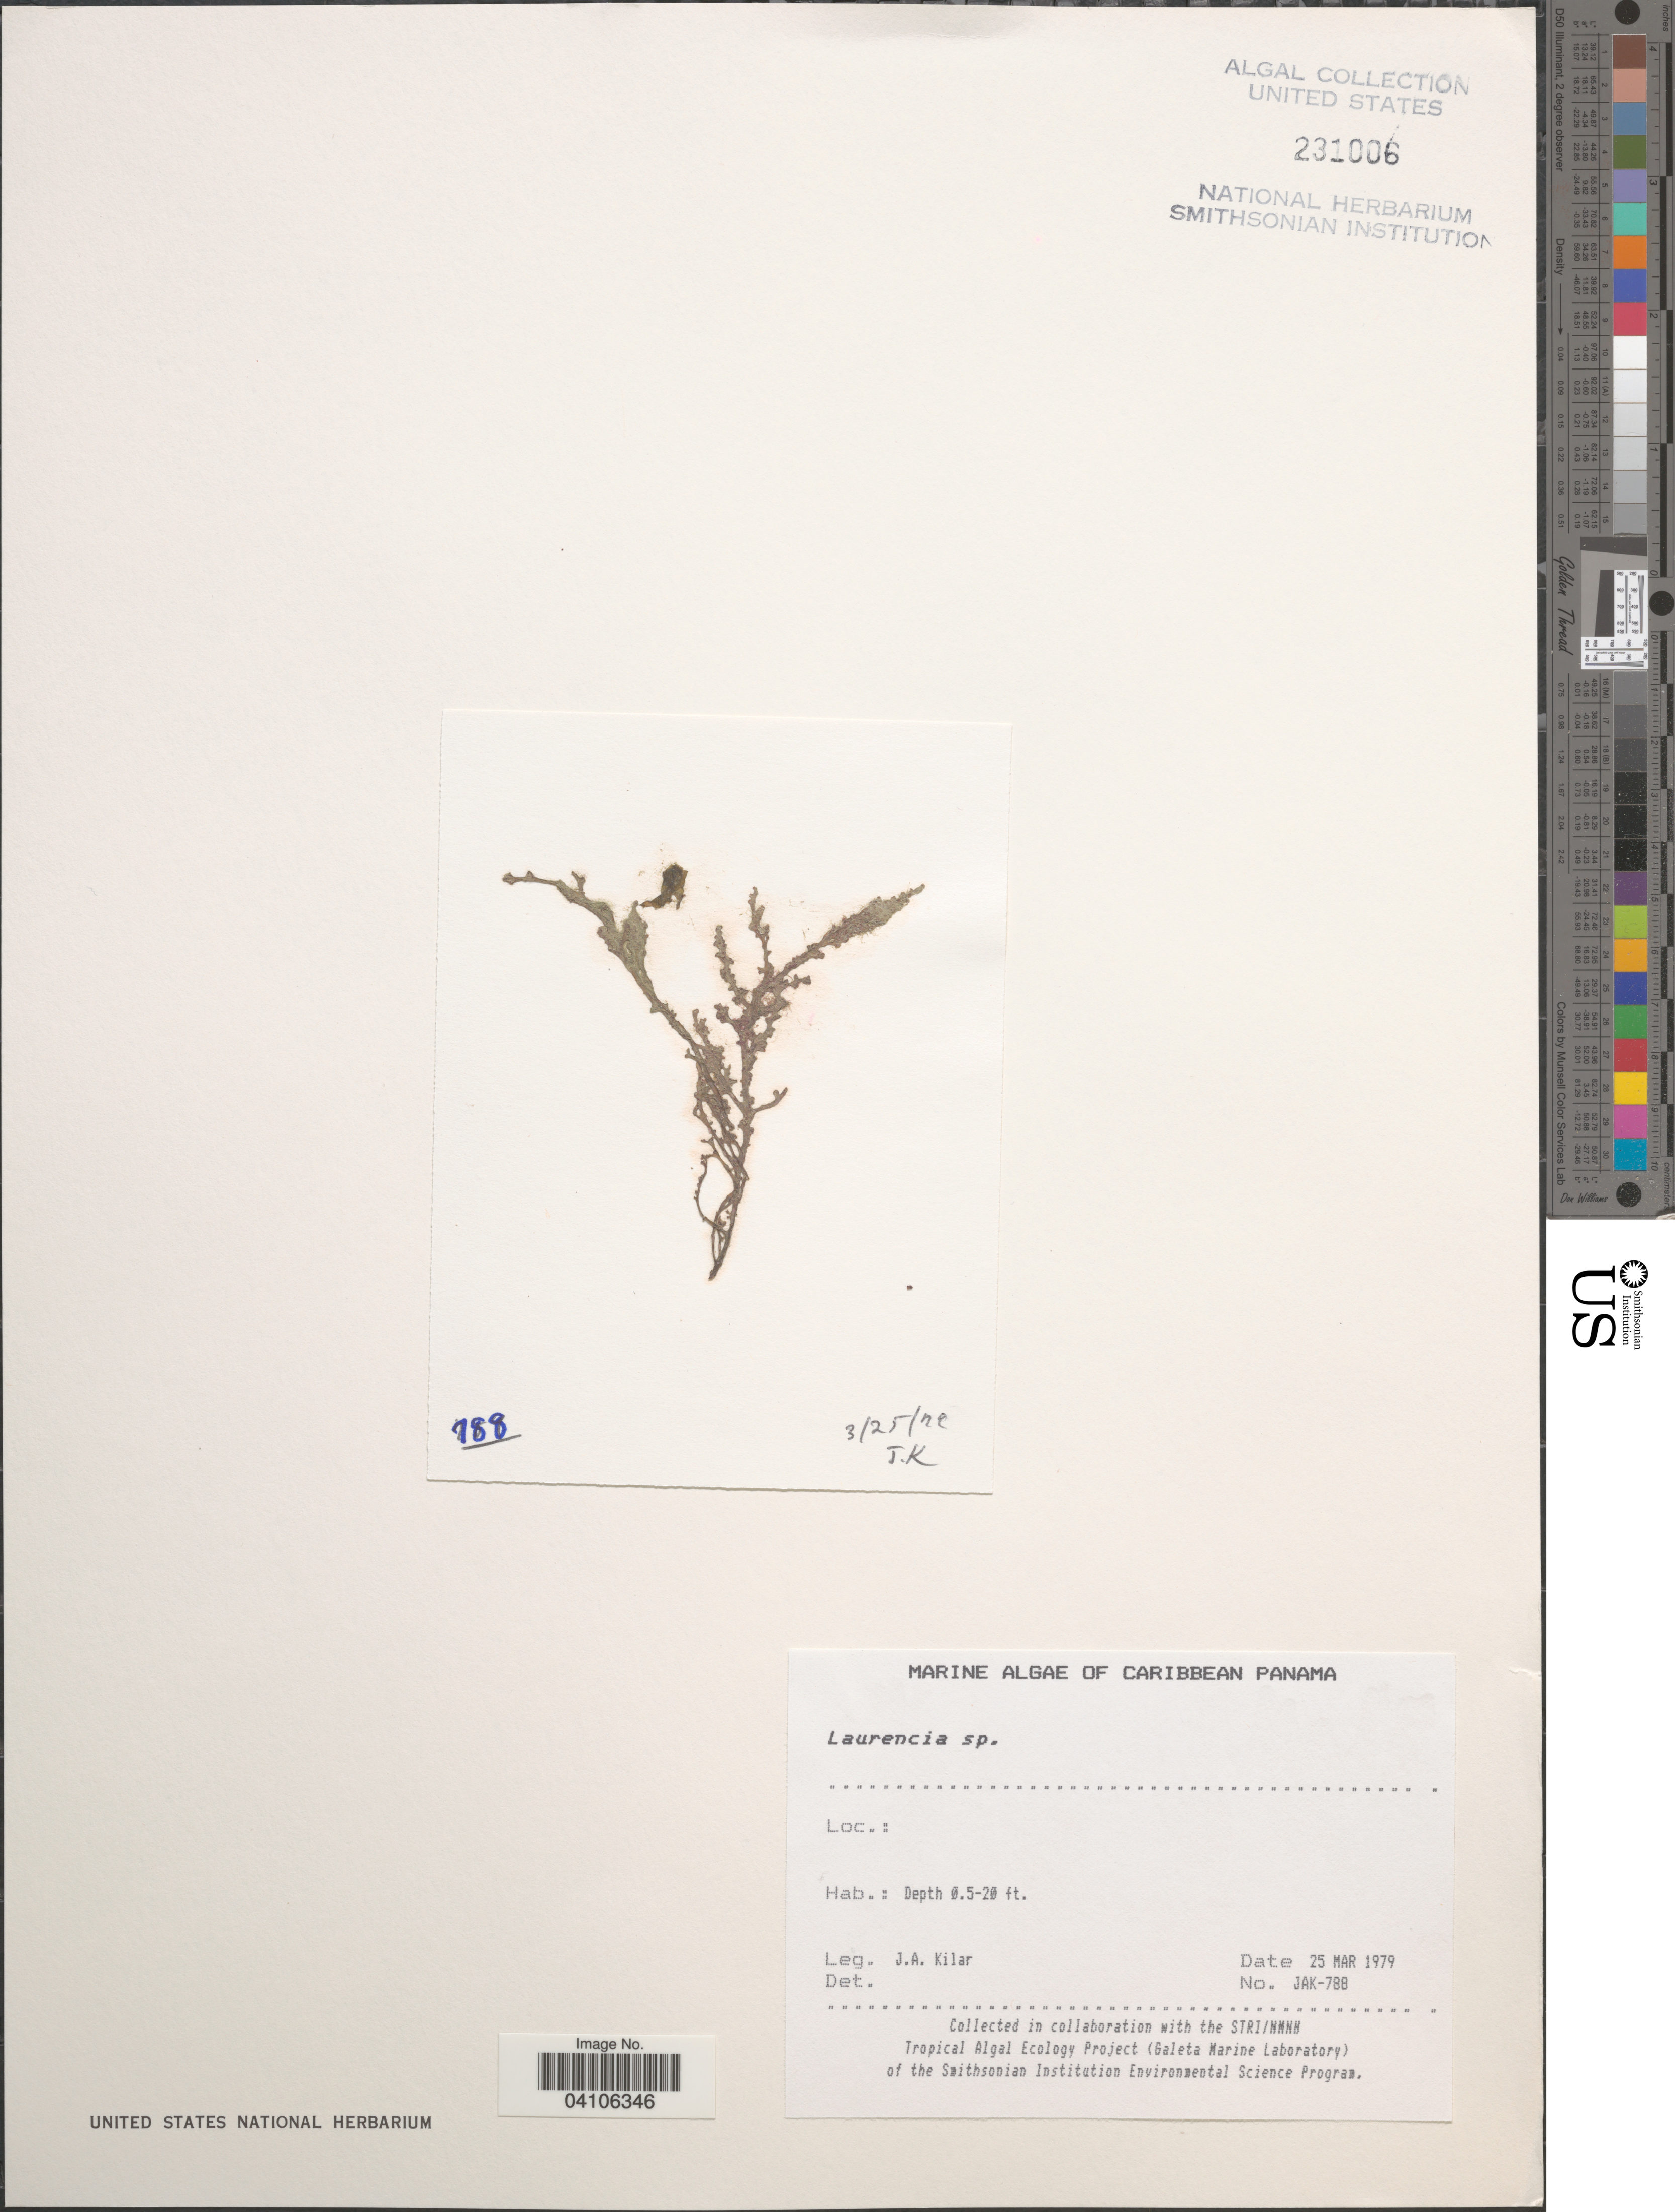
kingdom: Plantae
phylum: Rhodophyta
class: Florideophyceae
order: Ceramiales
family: Rhodomelaceae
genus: Laurencia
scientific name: Laurencia sp.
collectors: J. A. Kilar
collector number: JAK-788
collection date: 1979-03-25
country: Panama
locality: Caribbean Panama.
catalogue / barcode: US 231006